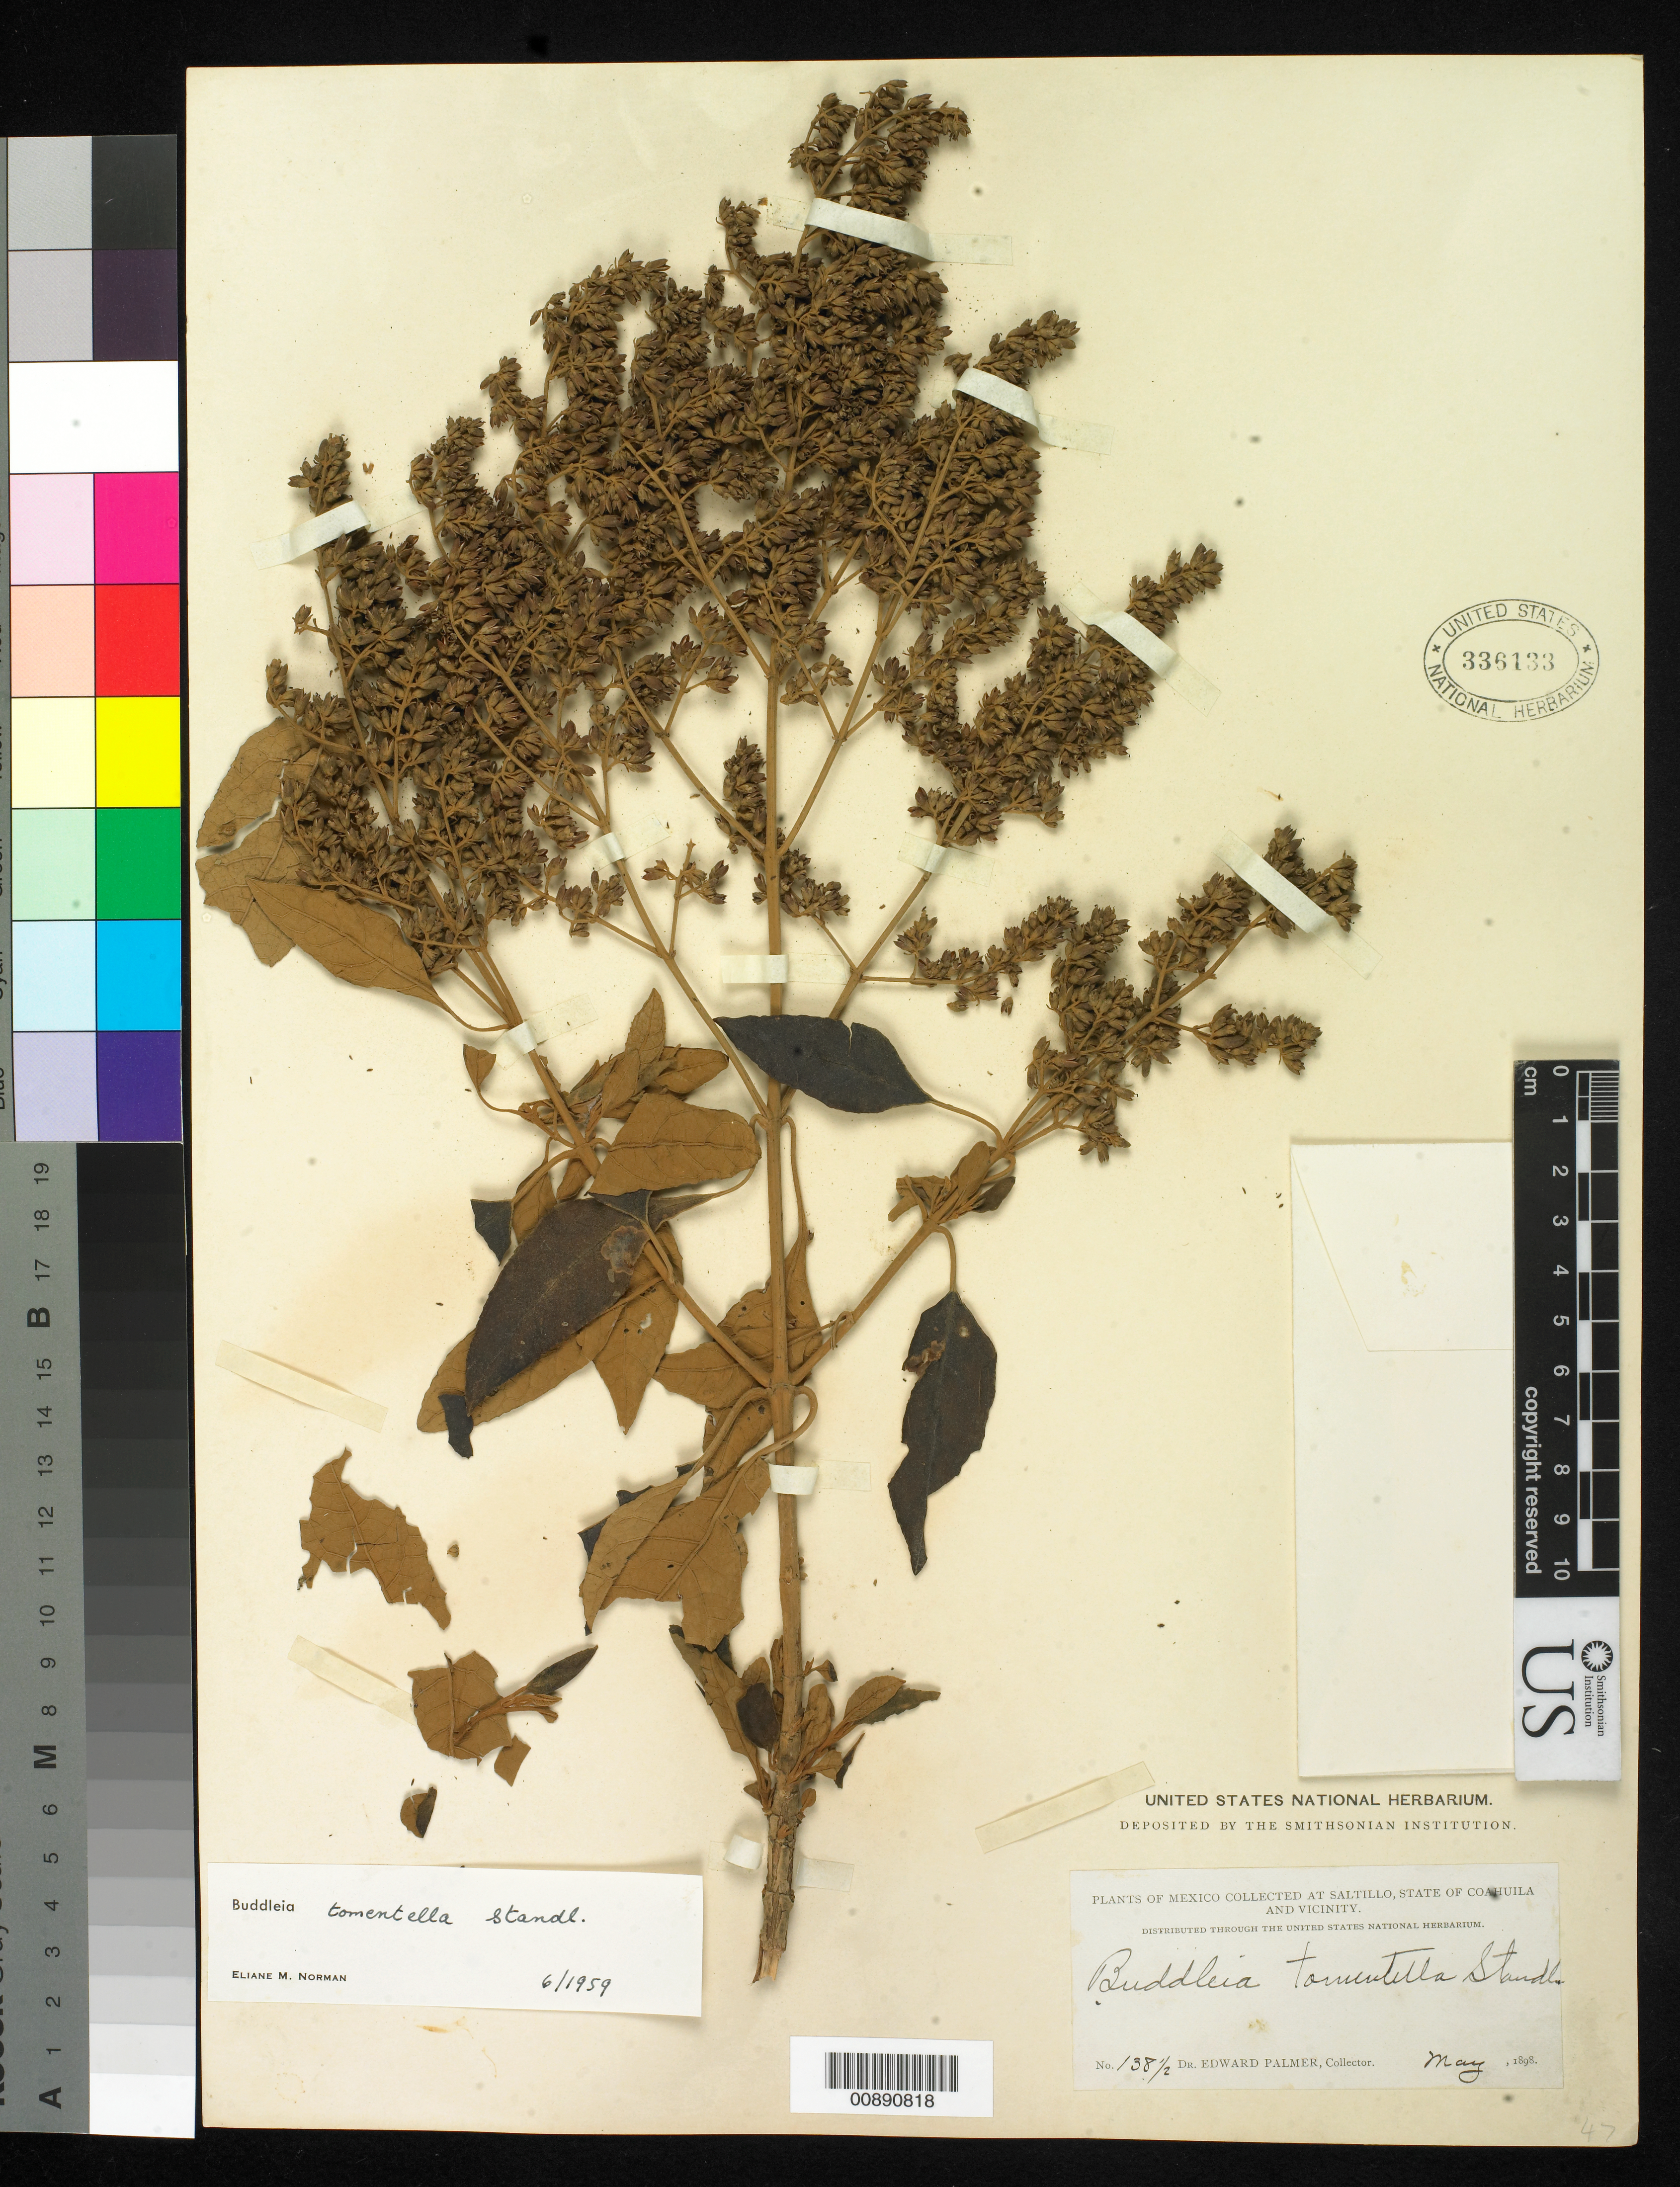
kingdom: Plantae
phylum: Tracheophyta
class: Magnoliopsida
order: Lamiales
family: Scrophulariaceae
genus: Buddleja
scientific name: Buddleja tomentella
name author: Standl.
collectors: E. Palmer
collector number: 138½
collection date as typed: May 1898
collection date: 1898-05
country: Mexico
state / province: Coahuila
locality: Saltillo, Coahuila and vicinity.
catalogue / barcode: US 336133